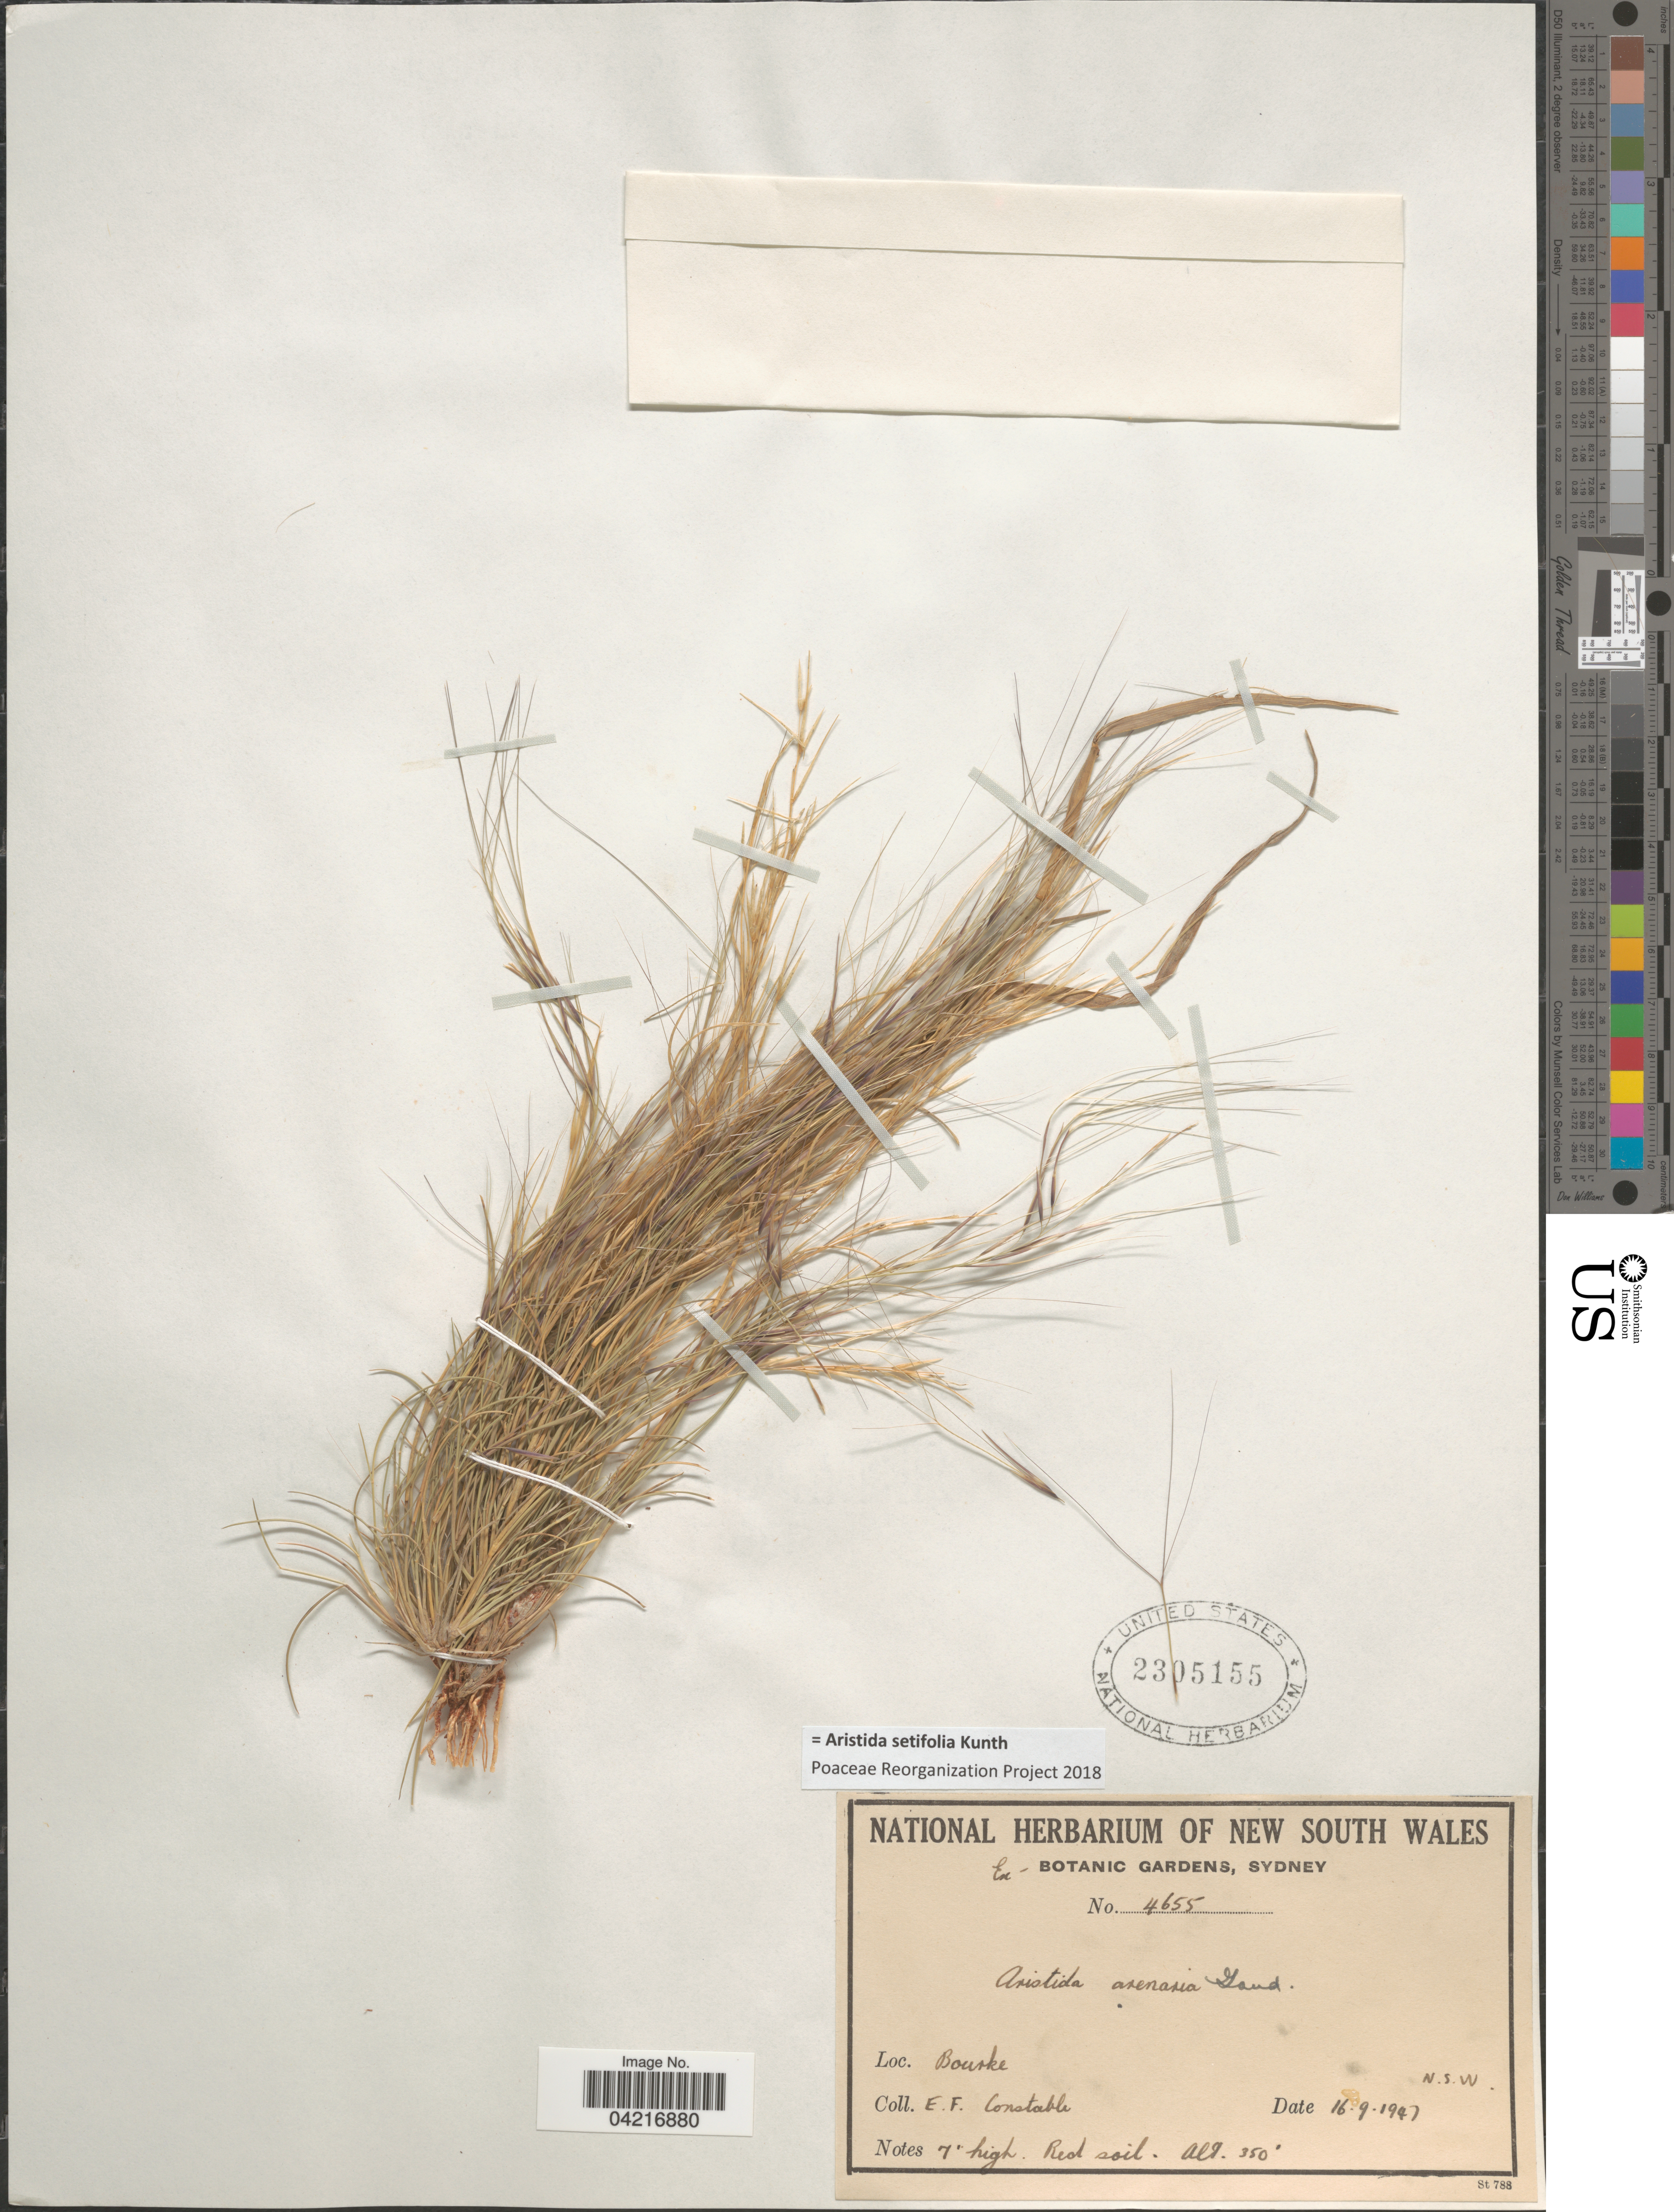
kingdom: Plantae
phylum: Tracheophyta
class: Liliopsida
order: Poales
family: Poaceae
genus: Aristida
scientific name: Aristida setifolia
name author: Kunth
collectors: E. F. Constable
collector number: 4655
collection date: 1947-09-16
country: Australia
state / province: New South Wales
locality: Bourke.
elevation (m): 107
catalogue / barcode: US 2305155